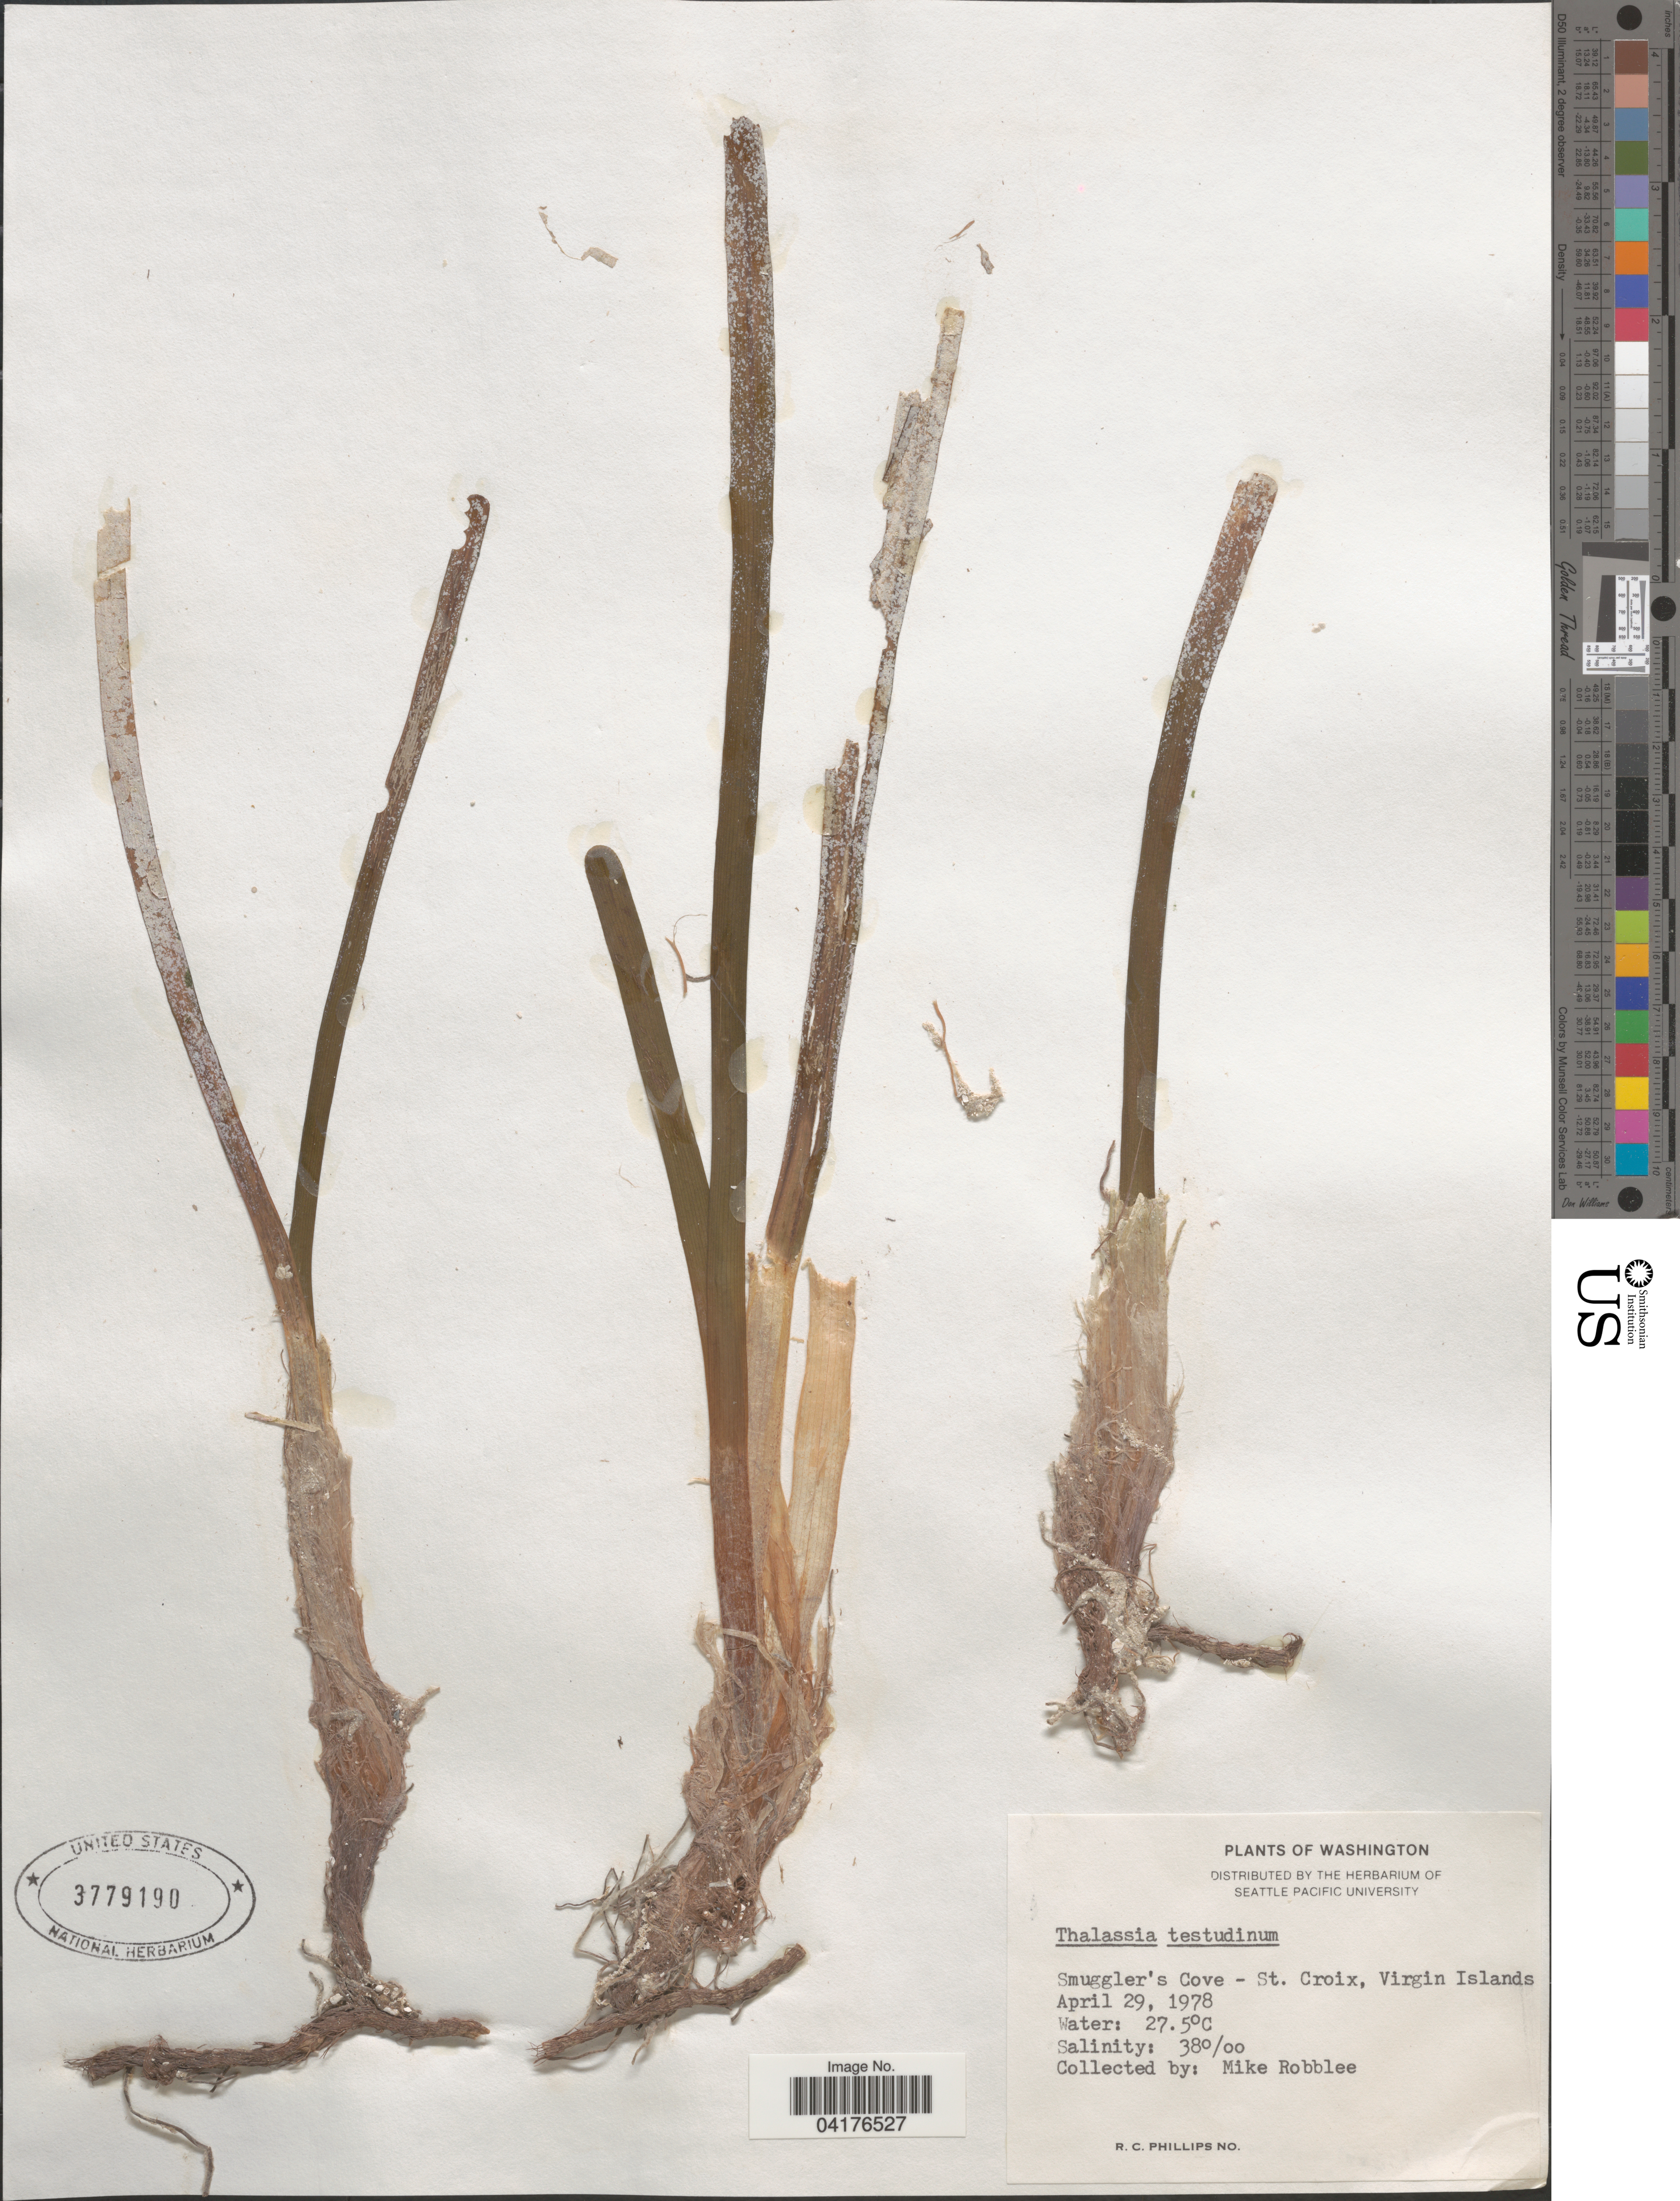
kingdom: Plantae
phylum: Tracheophyta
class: Liliopsida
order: Alismatales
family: Hydrocharitaceae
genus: Thalassia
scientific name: Thalassia testudinum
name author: Banks & Sol. ex K.D. Koenig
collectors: M. Robblee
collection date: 1978-04-29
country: U.S. Virgin Islands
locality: Smuggler's Cove - St. Croix, Virgin Islands.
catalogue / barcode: US 3779190